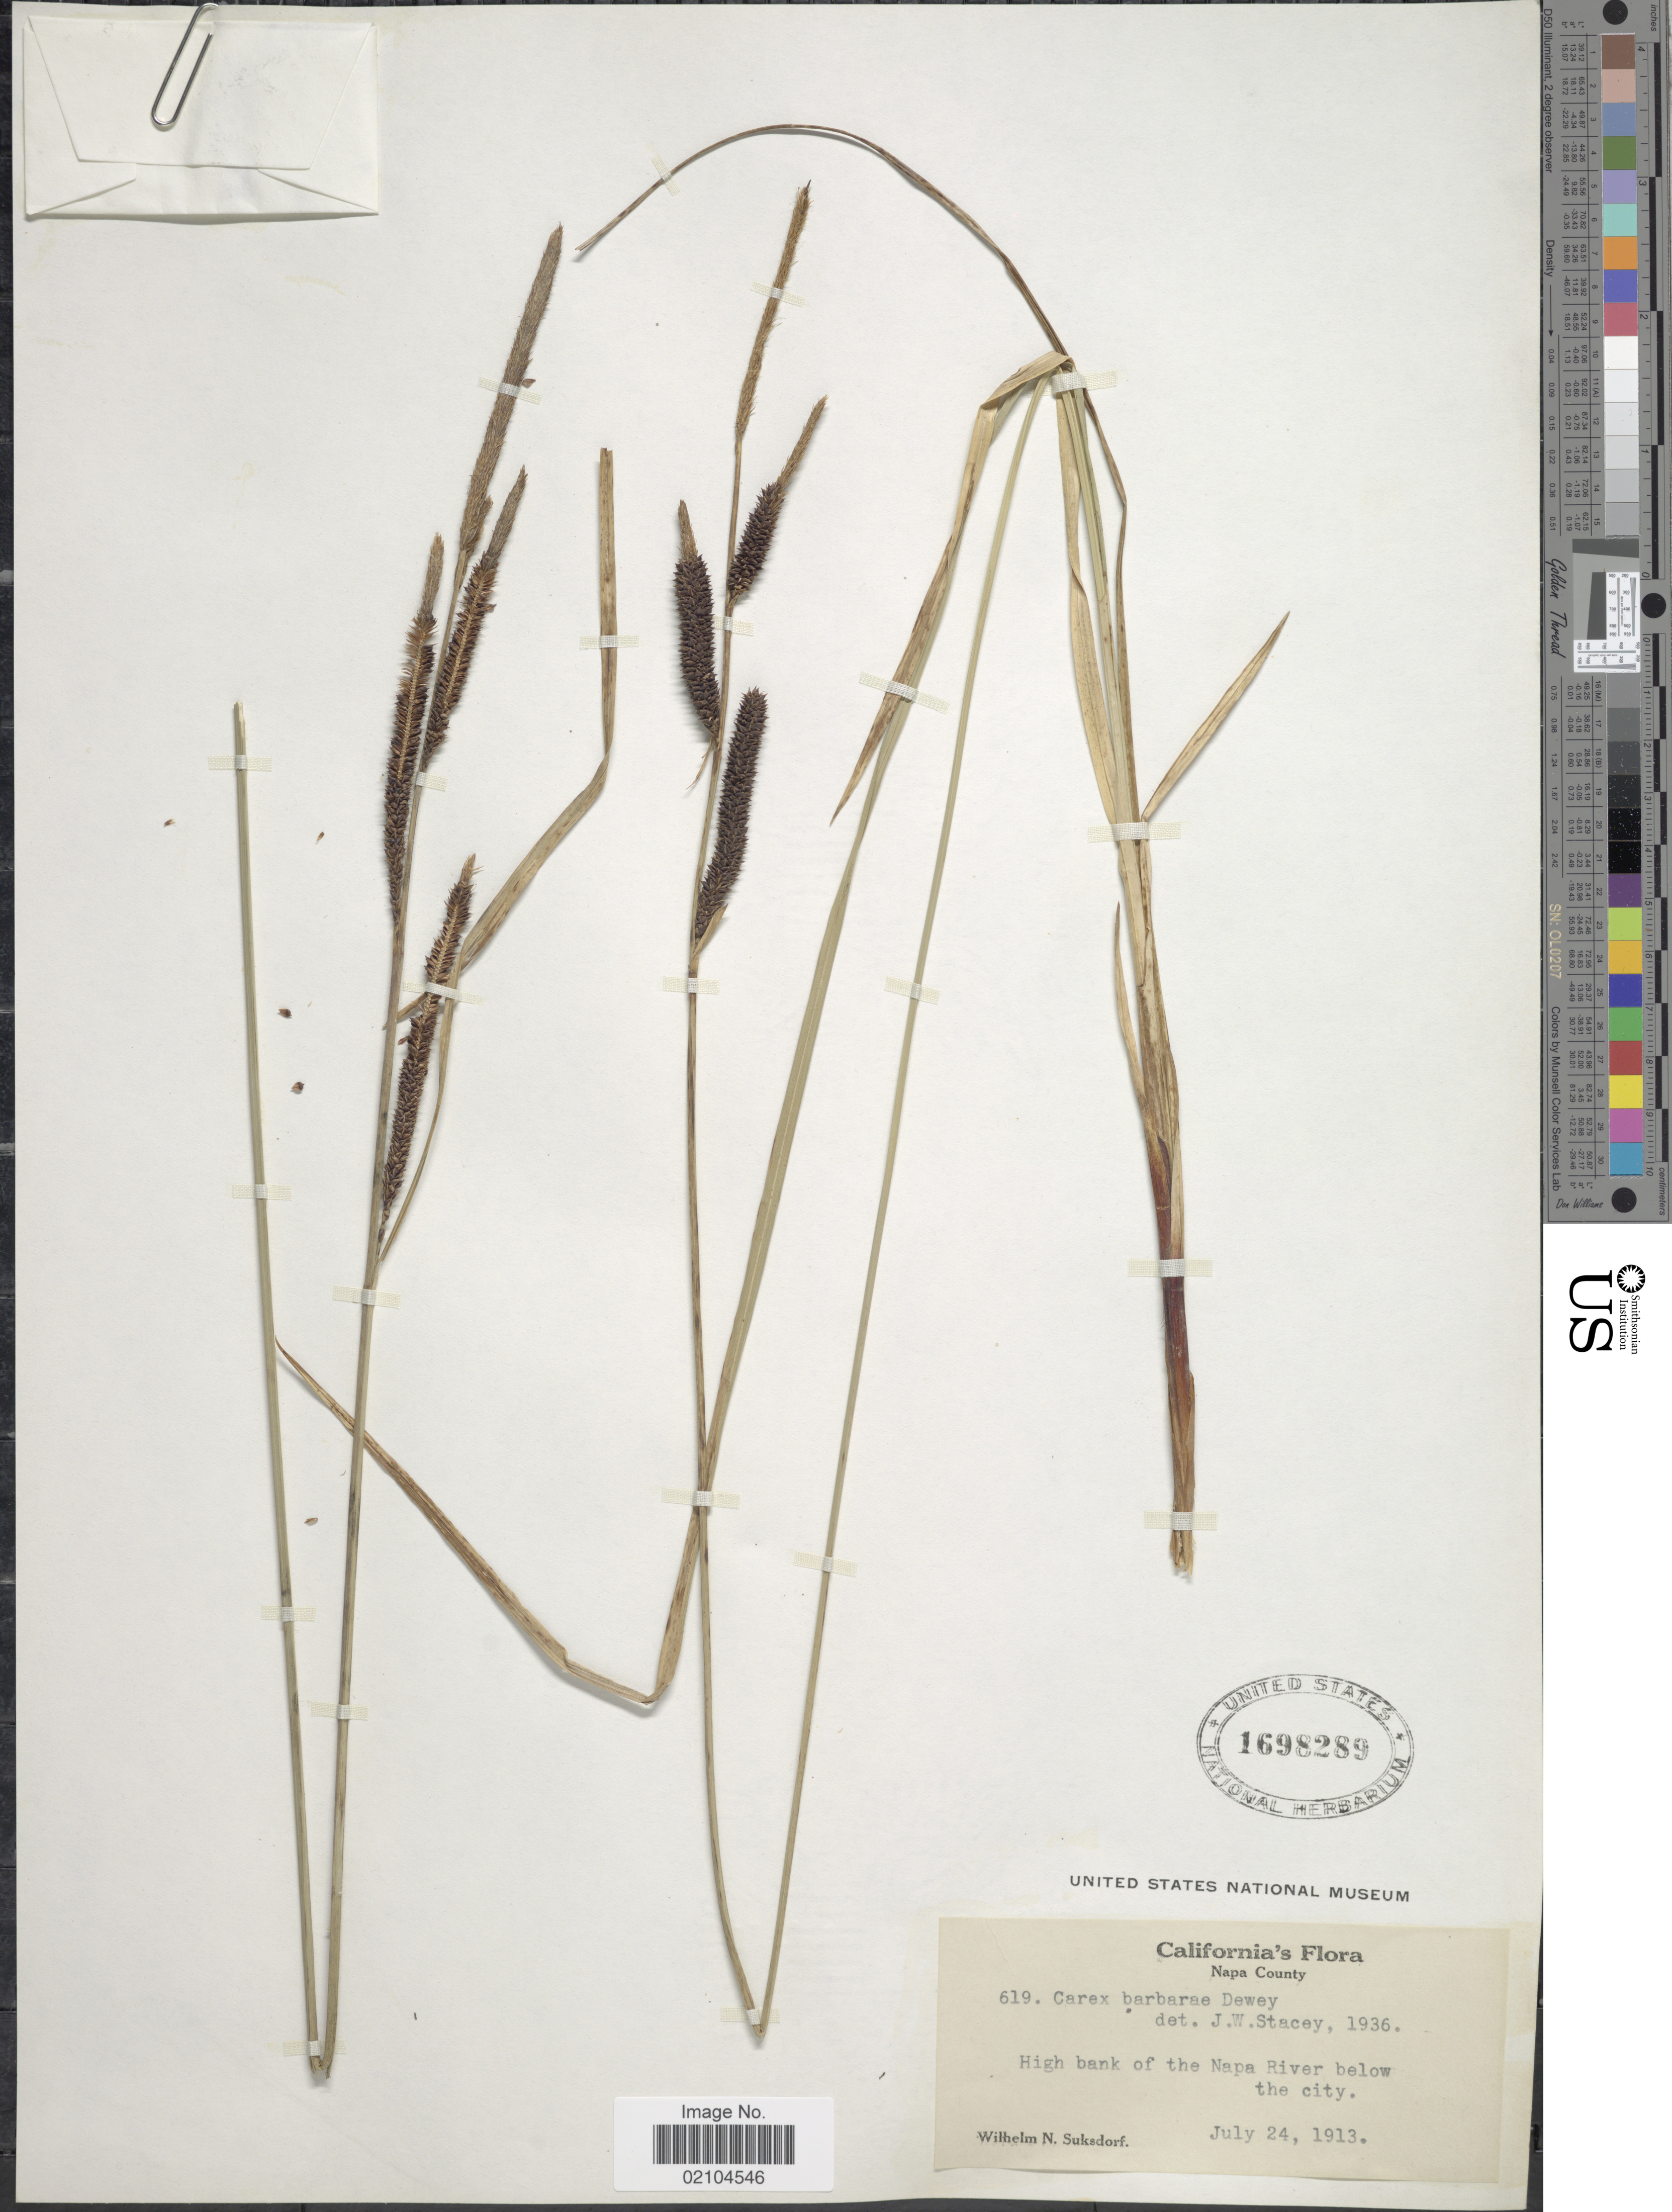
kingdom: Plantae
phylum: Tracheophyta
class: Liliopsida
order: Poales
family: Cyperaceae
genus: Carex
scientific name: Carex barbarae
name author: Dewey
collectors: W. N. Suksdorf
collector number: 619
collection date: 1913-07-24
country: United States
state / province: California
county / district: Napa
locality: Napa County, High bank of the Napa River below the city.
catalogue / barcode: US 1698289